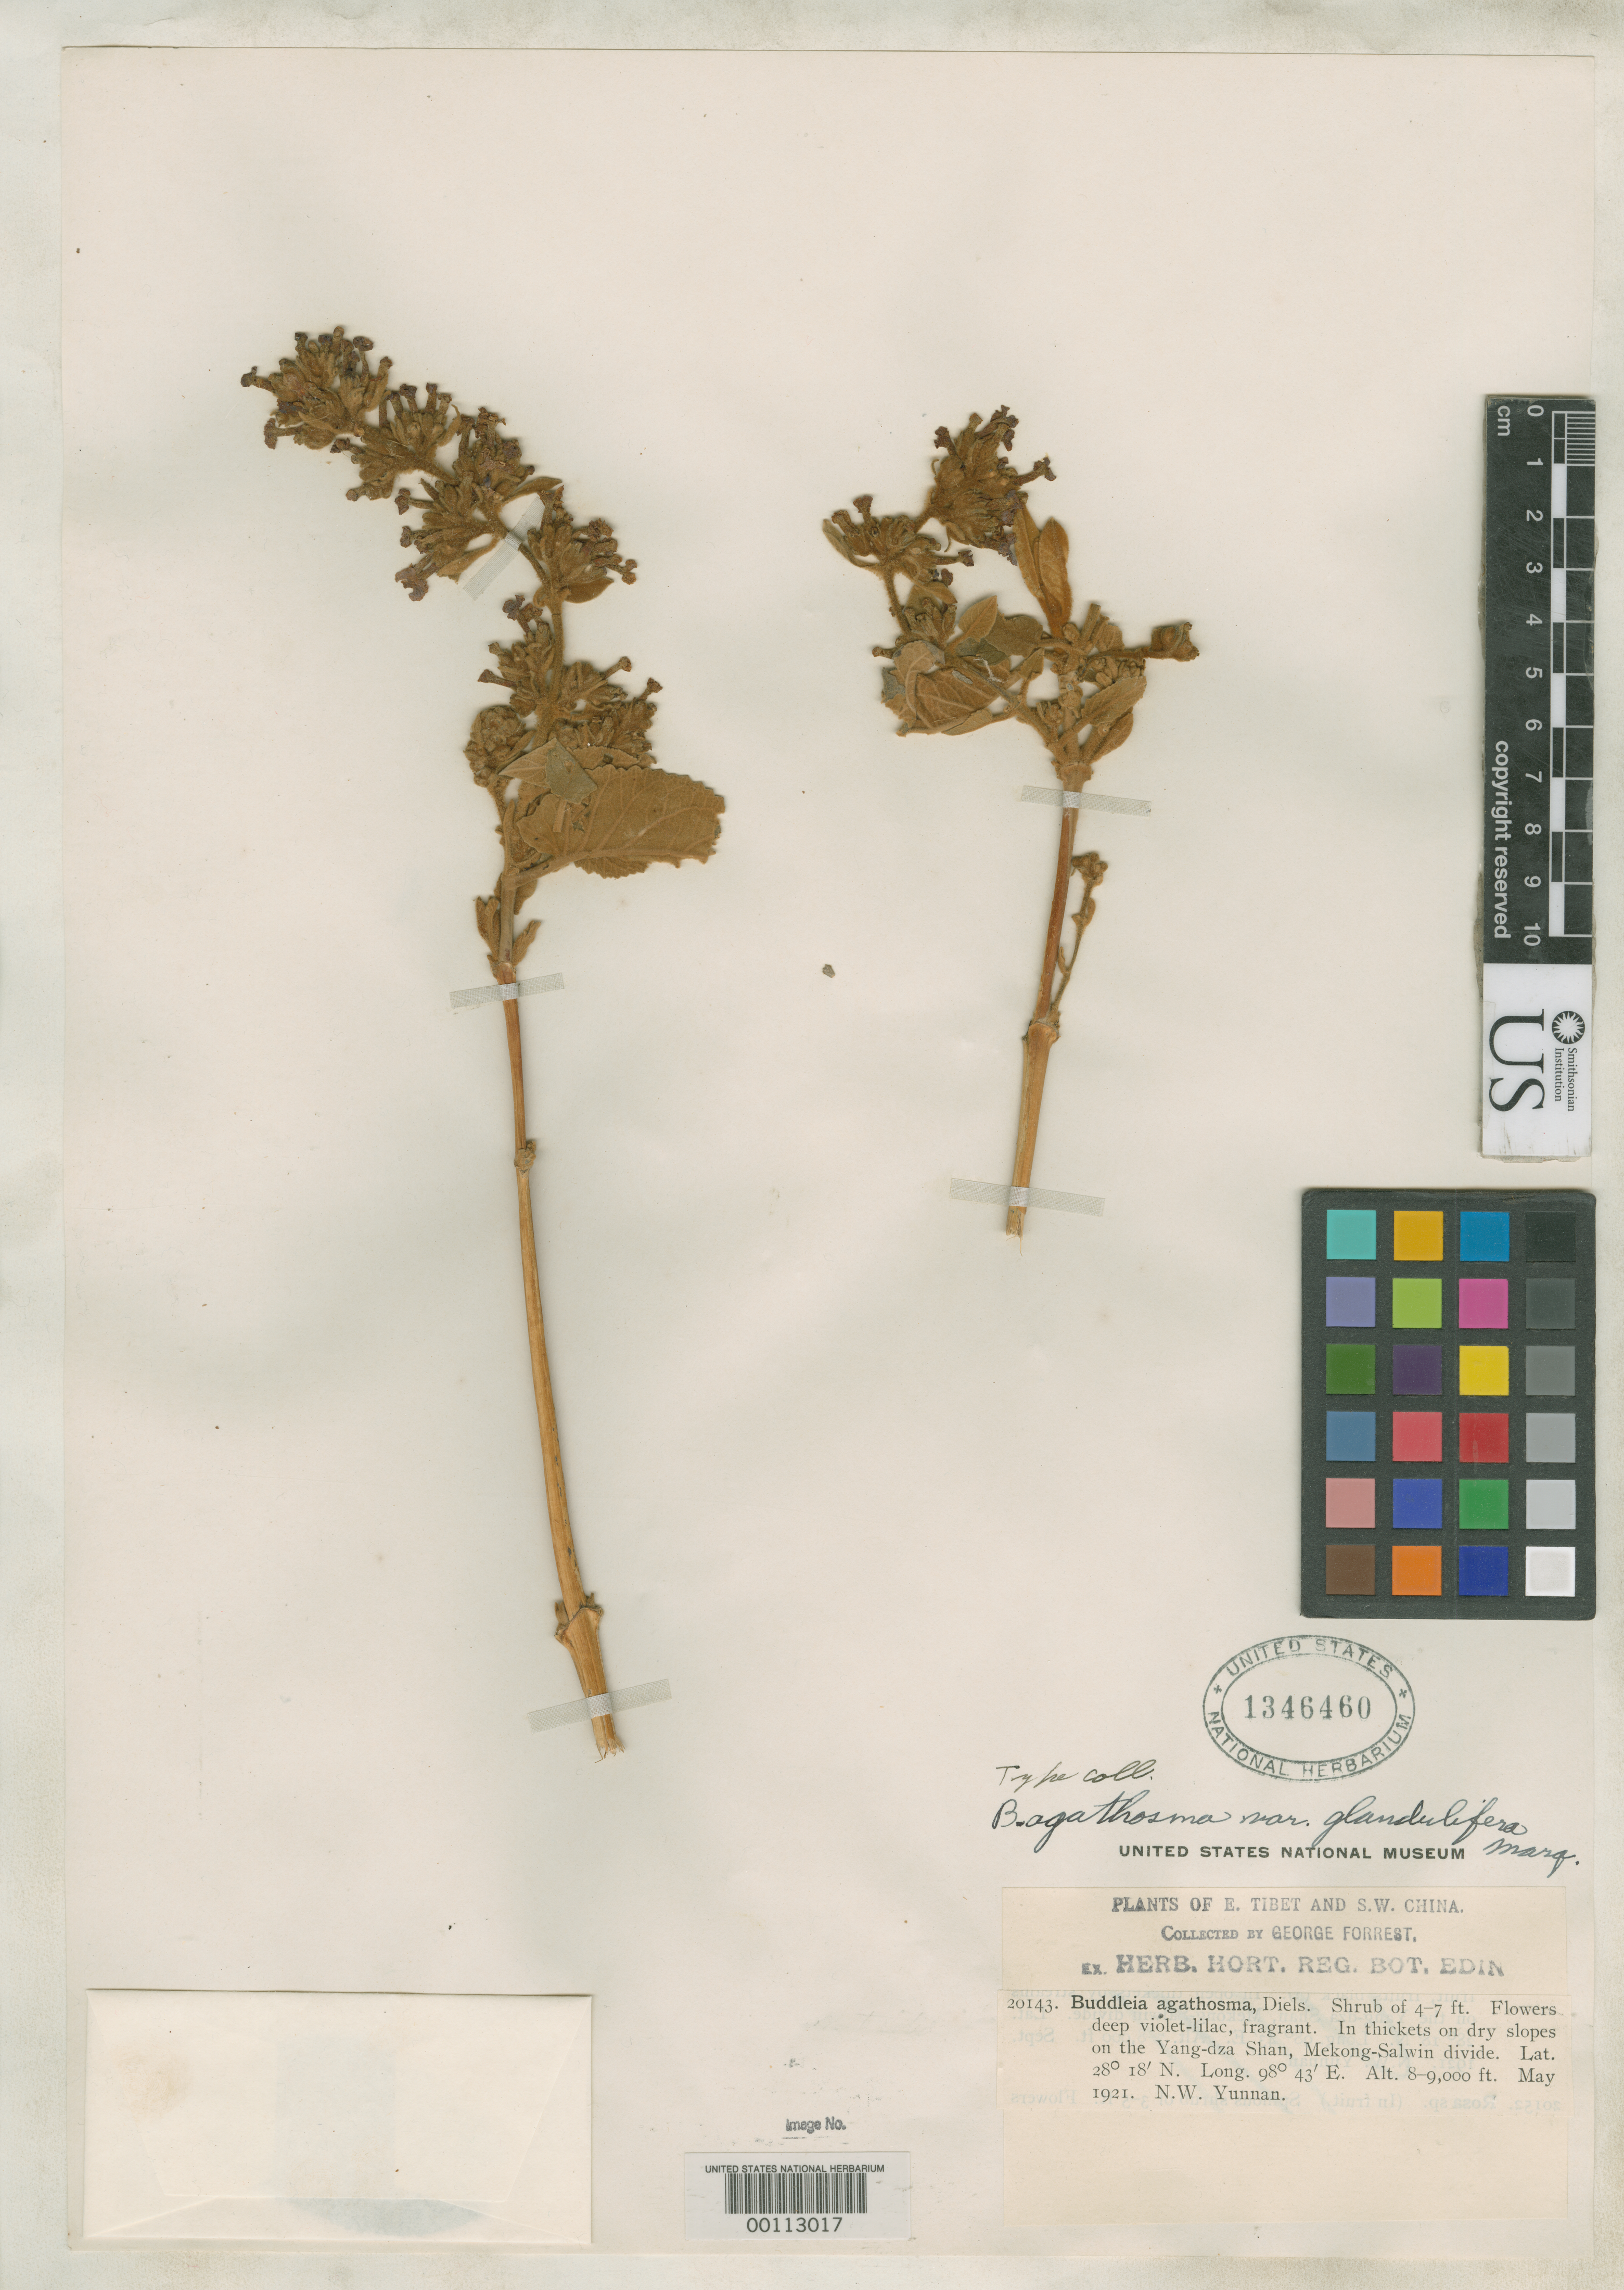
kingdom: Plantae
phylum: Tracheophyta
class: Magnoliopsida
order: Lamiales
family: Scrophulariaceae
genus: Buddleja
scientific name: Buddleja agathosma var. glandulifera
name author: C. Marquand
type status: Isotype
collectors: G. Forrest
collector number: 20143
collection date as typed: May 1921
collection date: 1921-05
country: China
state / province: Yunnan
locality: Yang-dza Shan, Mekong-Salween Divide.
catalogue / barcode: US 1346460